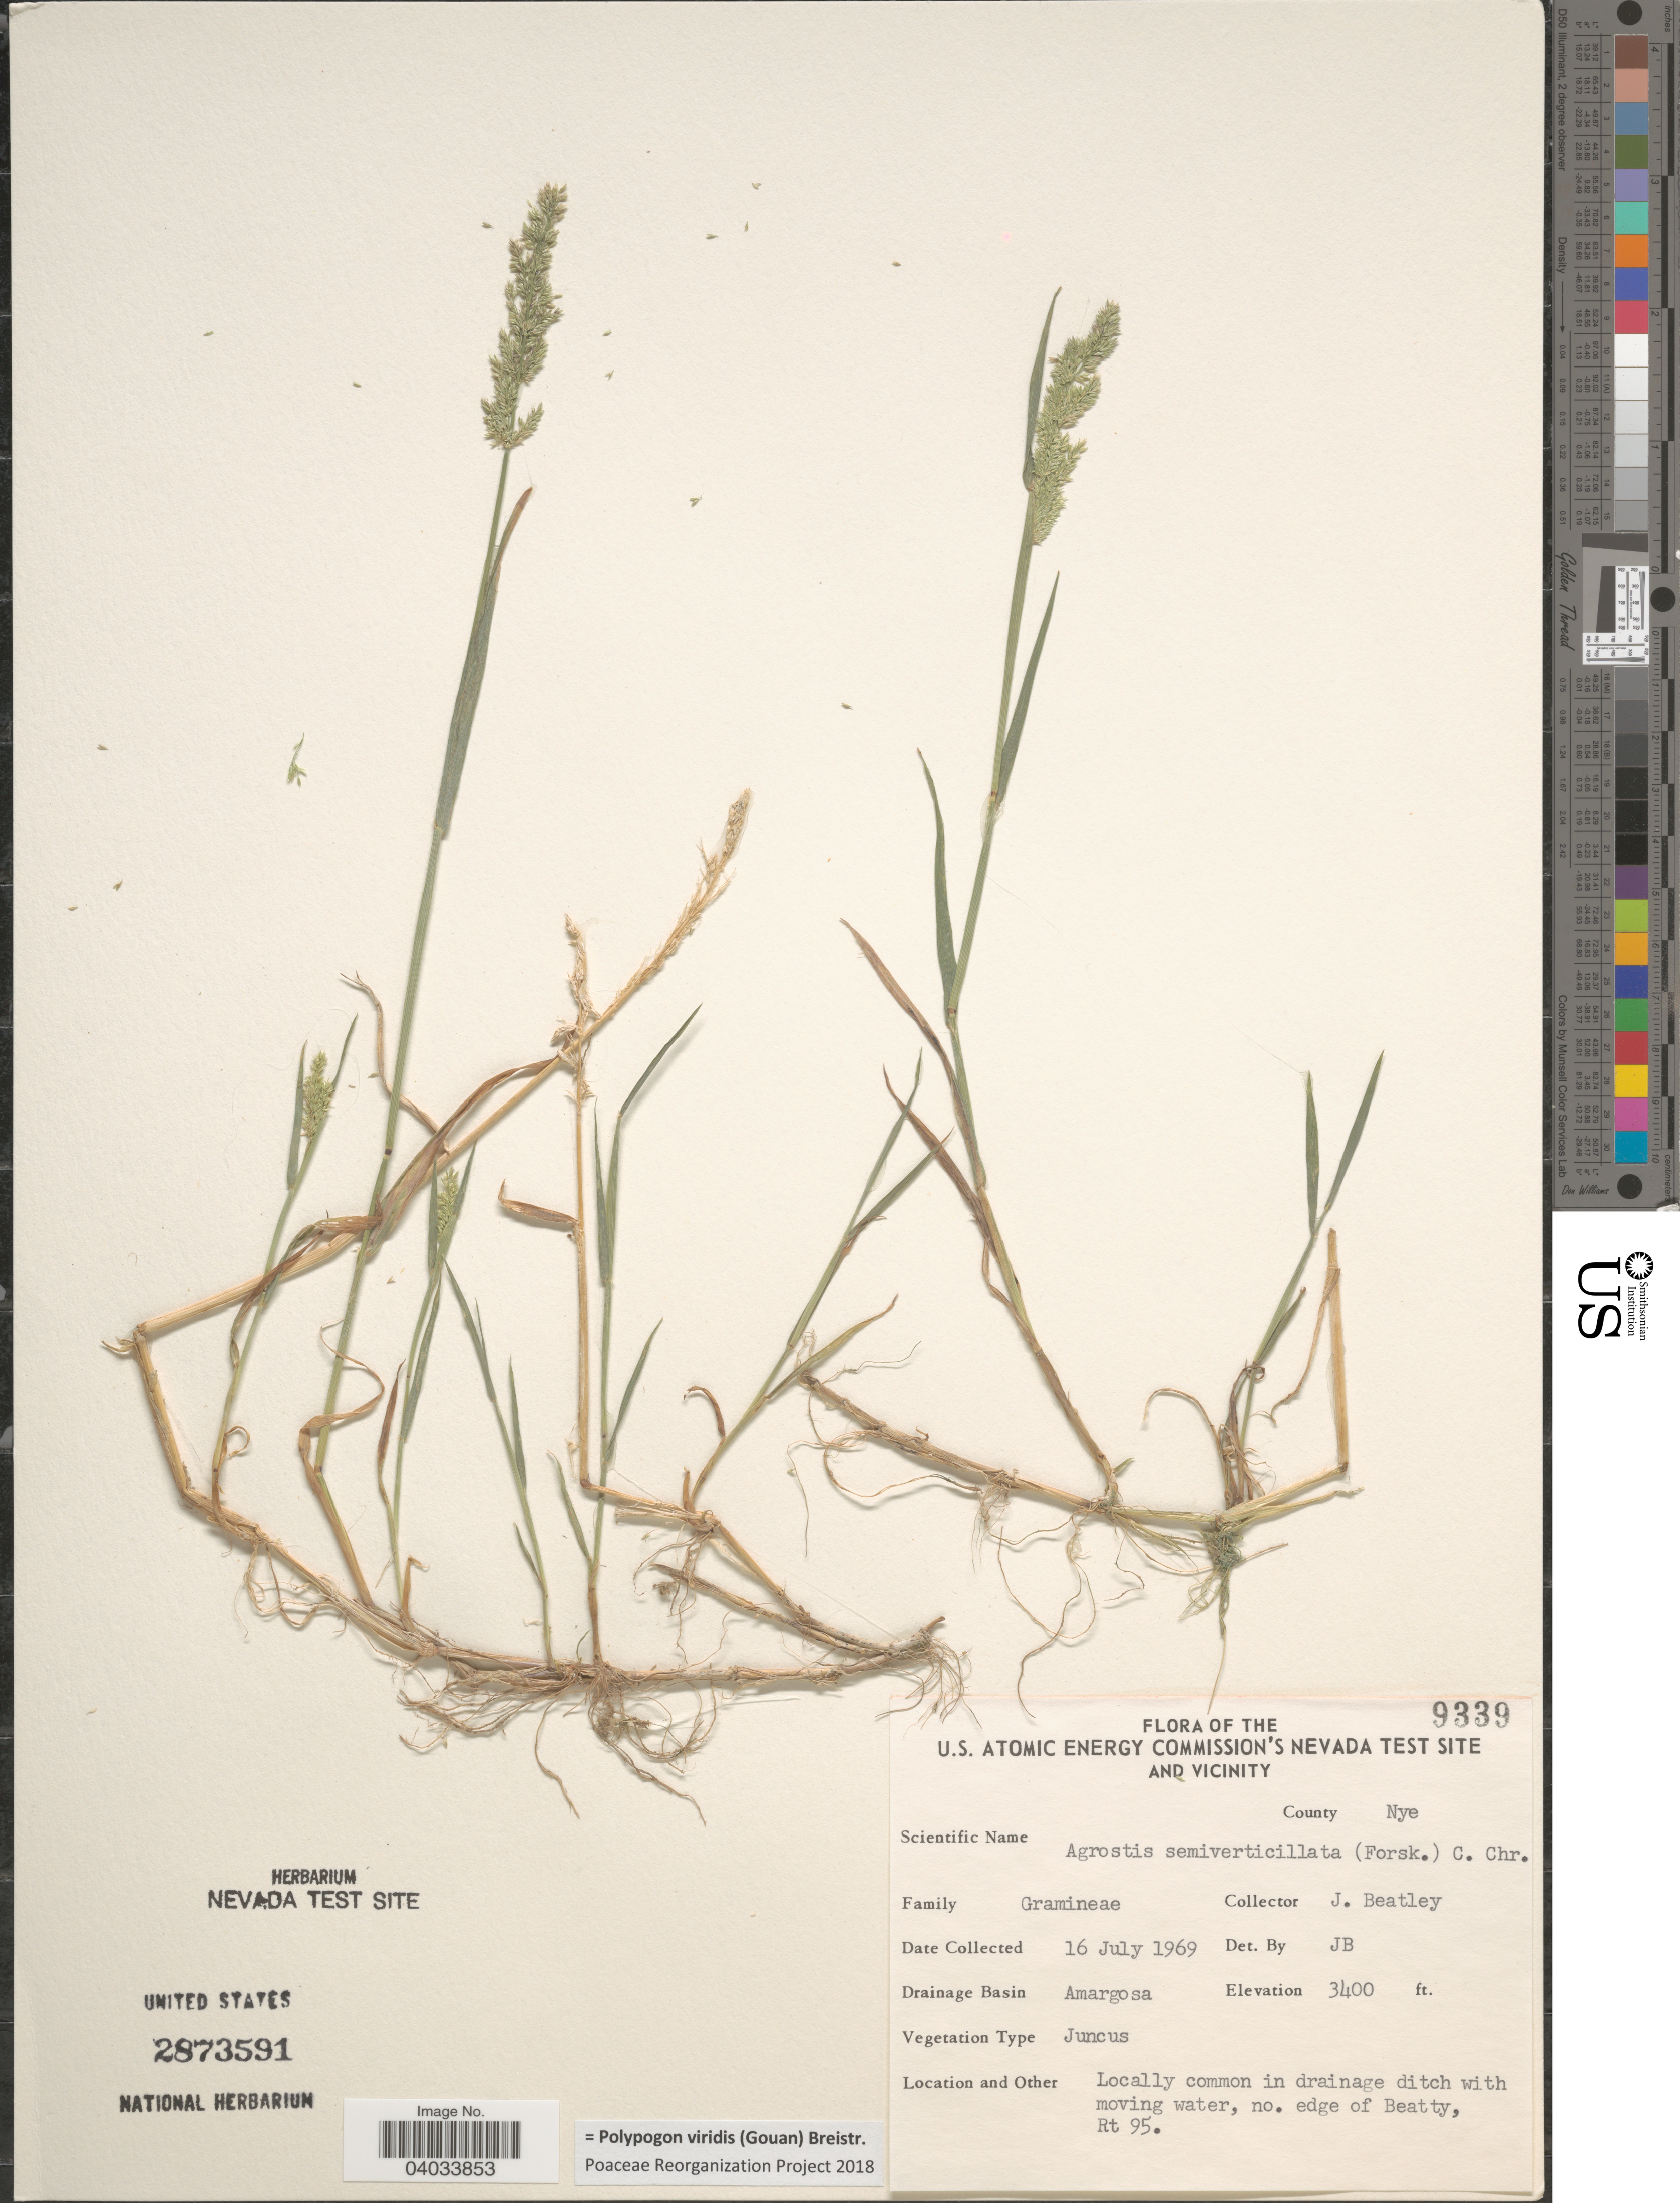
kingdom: Plantae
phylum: Tracheophyta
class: Liliopsida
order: Poales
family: Poaceae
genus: Polypogon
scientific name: Polypogon viridis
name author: (Gouan) Breistroffer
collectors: J. C. Beatley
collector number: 9339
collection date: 1969-07-16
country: United States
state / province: Nevada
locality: U.S. Atomic Energy Commission's Nevada Test Site and Vicinity. County Nye. Drainage Basin Amargosa. Common in drainage ditch with moving water, no. edge of Beatty, Rt 95.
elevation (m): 1036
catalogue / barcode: US 2873591